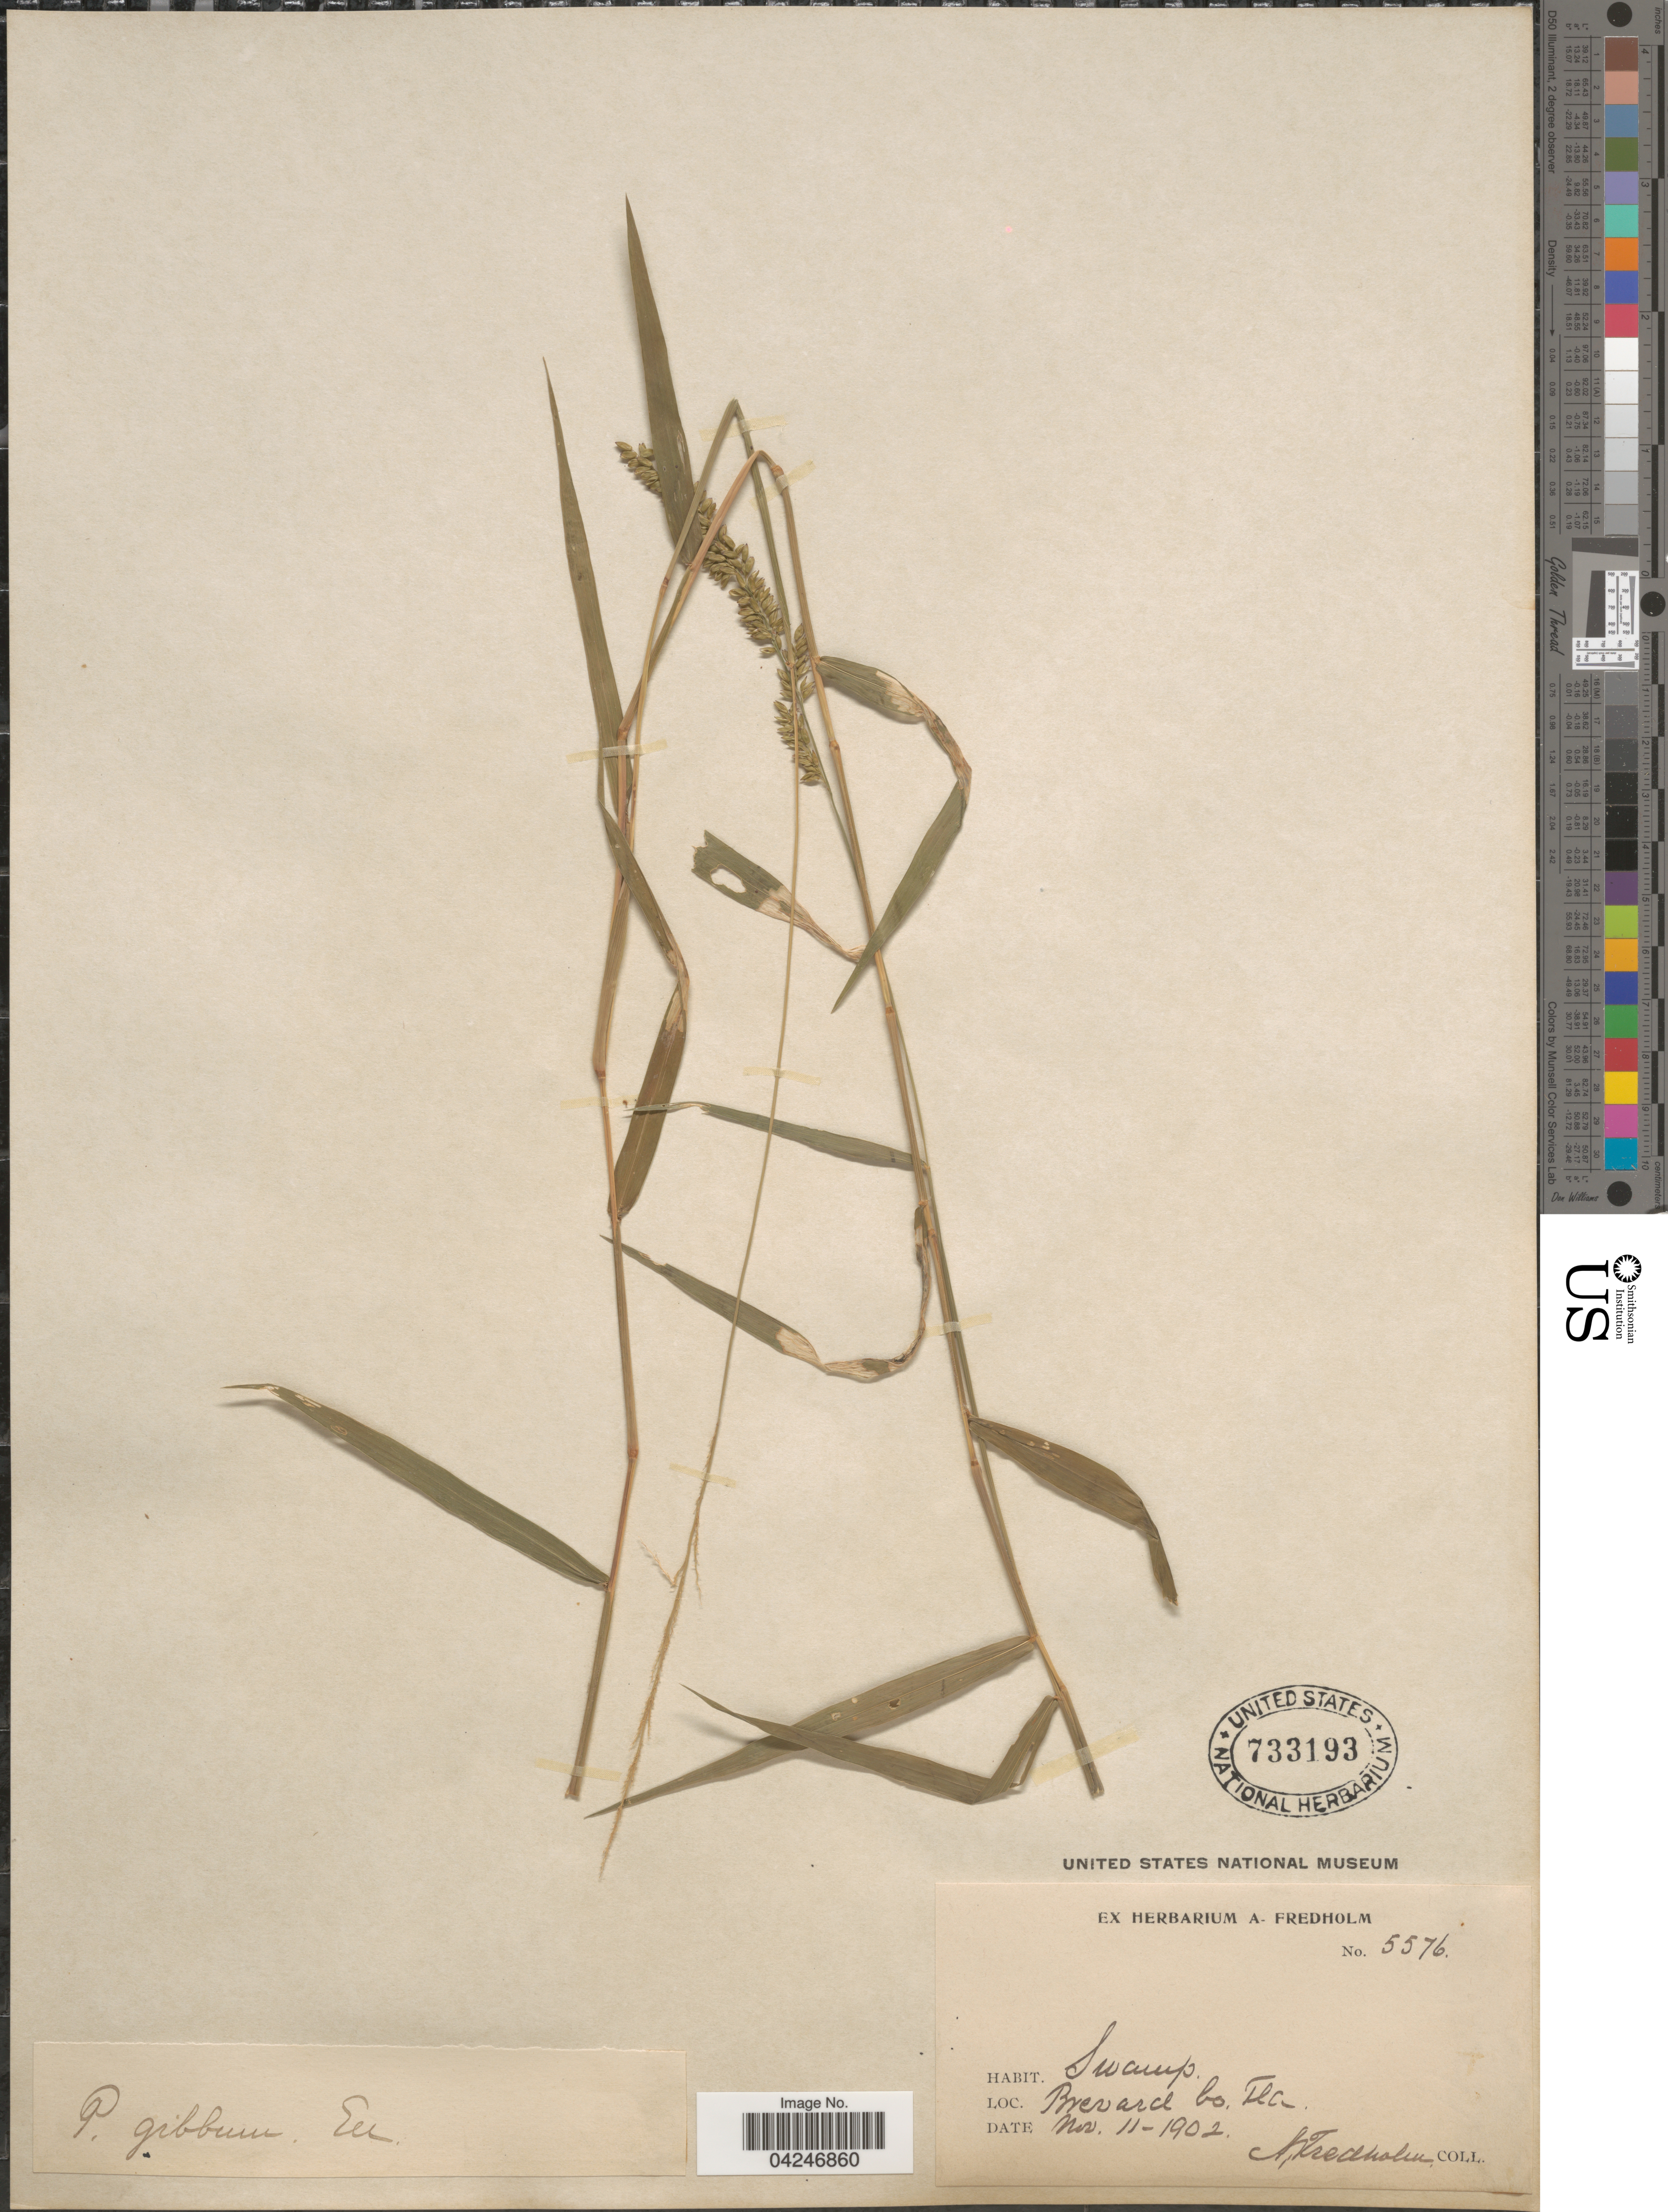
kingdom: Plantae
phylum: Tracheophyta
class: Liliopsida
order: Poales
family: Poaceae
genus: Sacciolepis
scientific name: Sacciolepis striata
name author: (L.) Nash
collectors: A. Fredholm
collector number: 5576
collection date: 1902-11-11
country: United States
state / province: Florida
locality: Brevard Co.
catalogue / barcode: US 733193